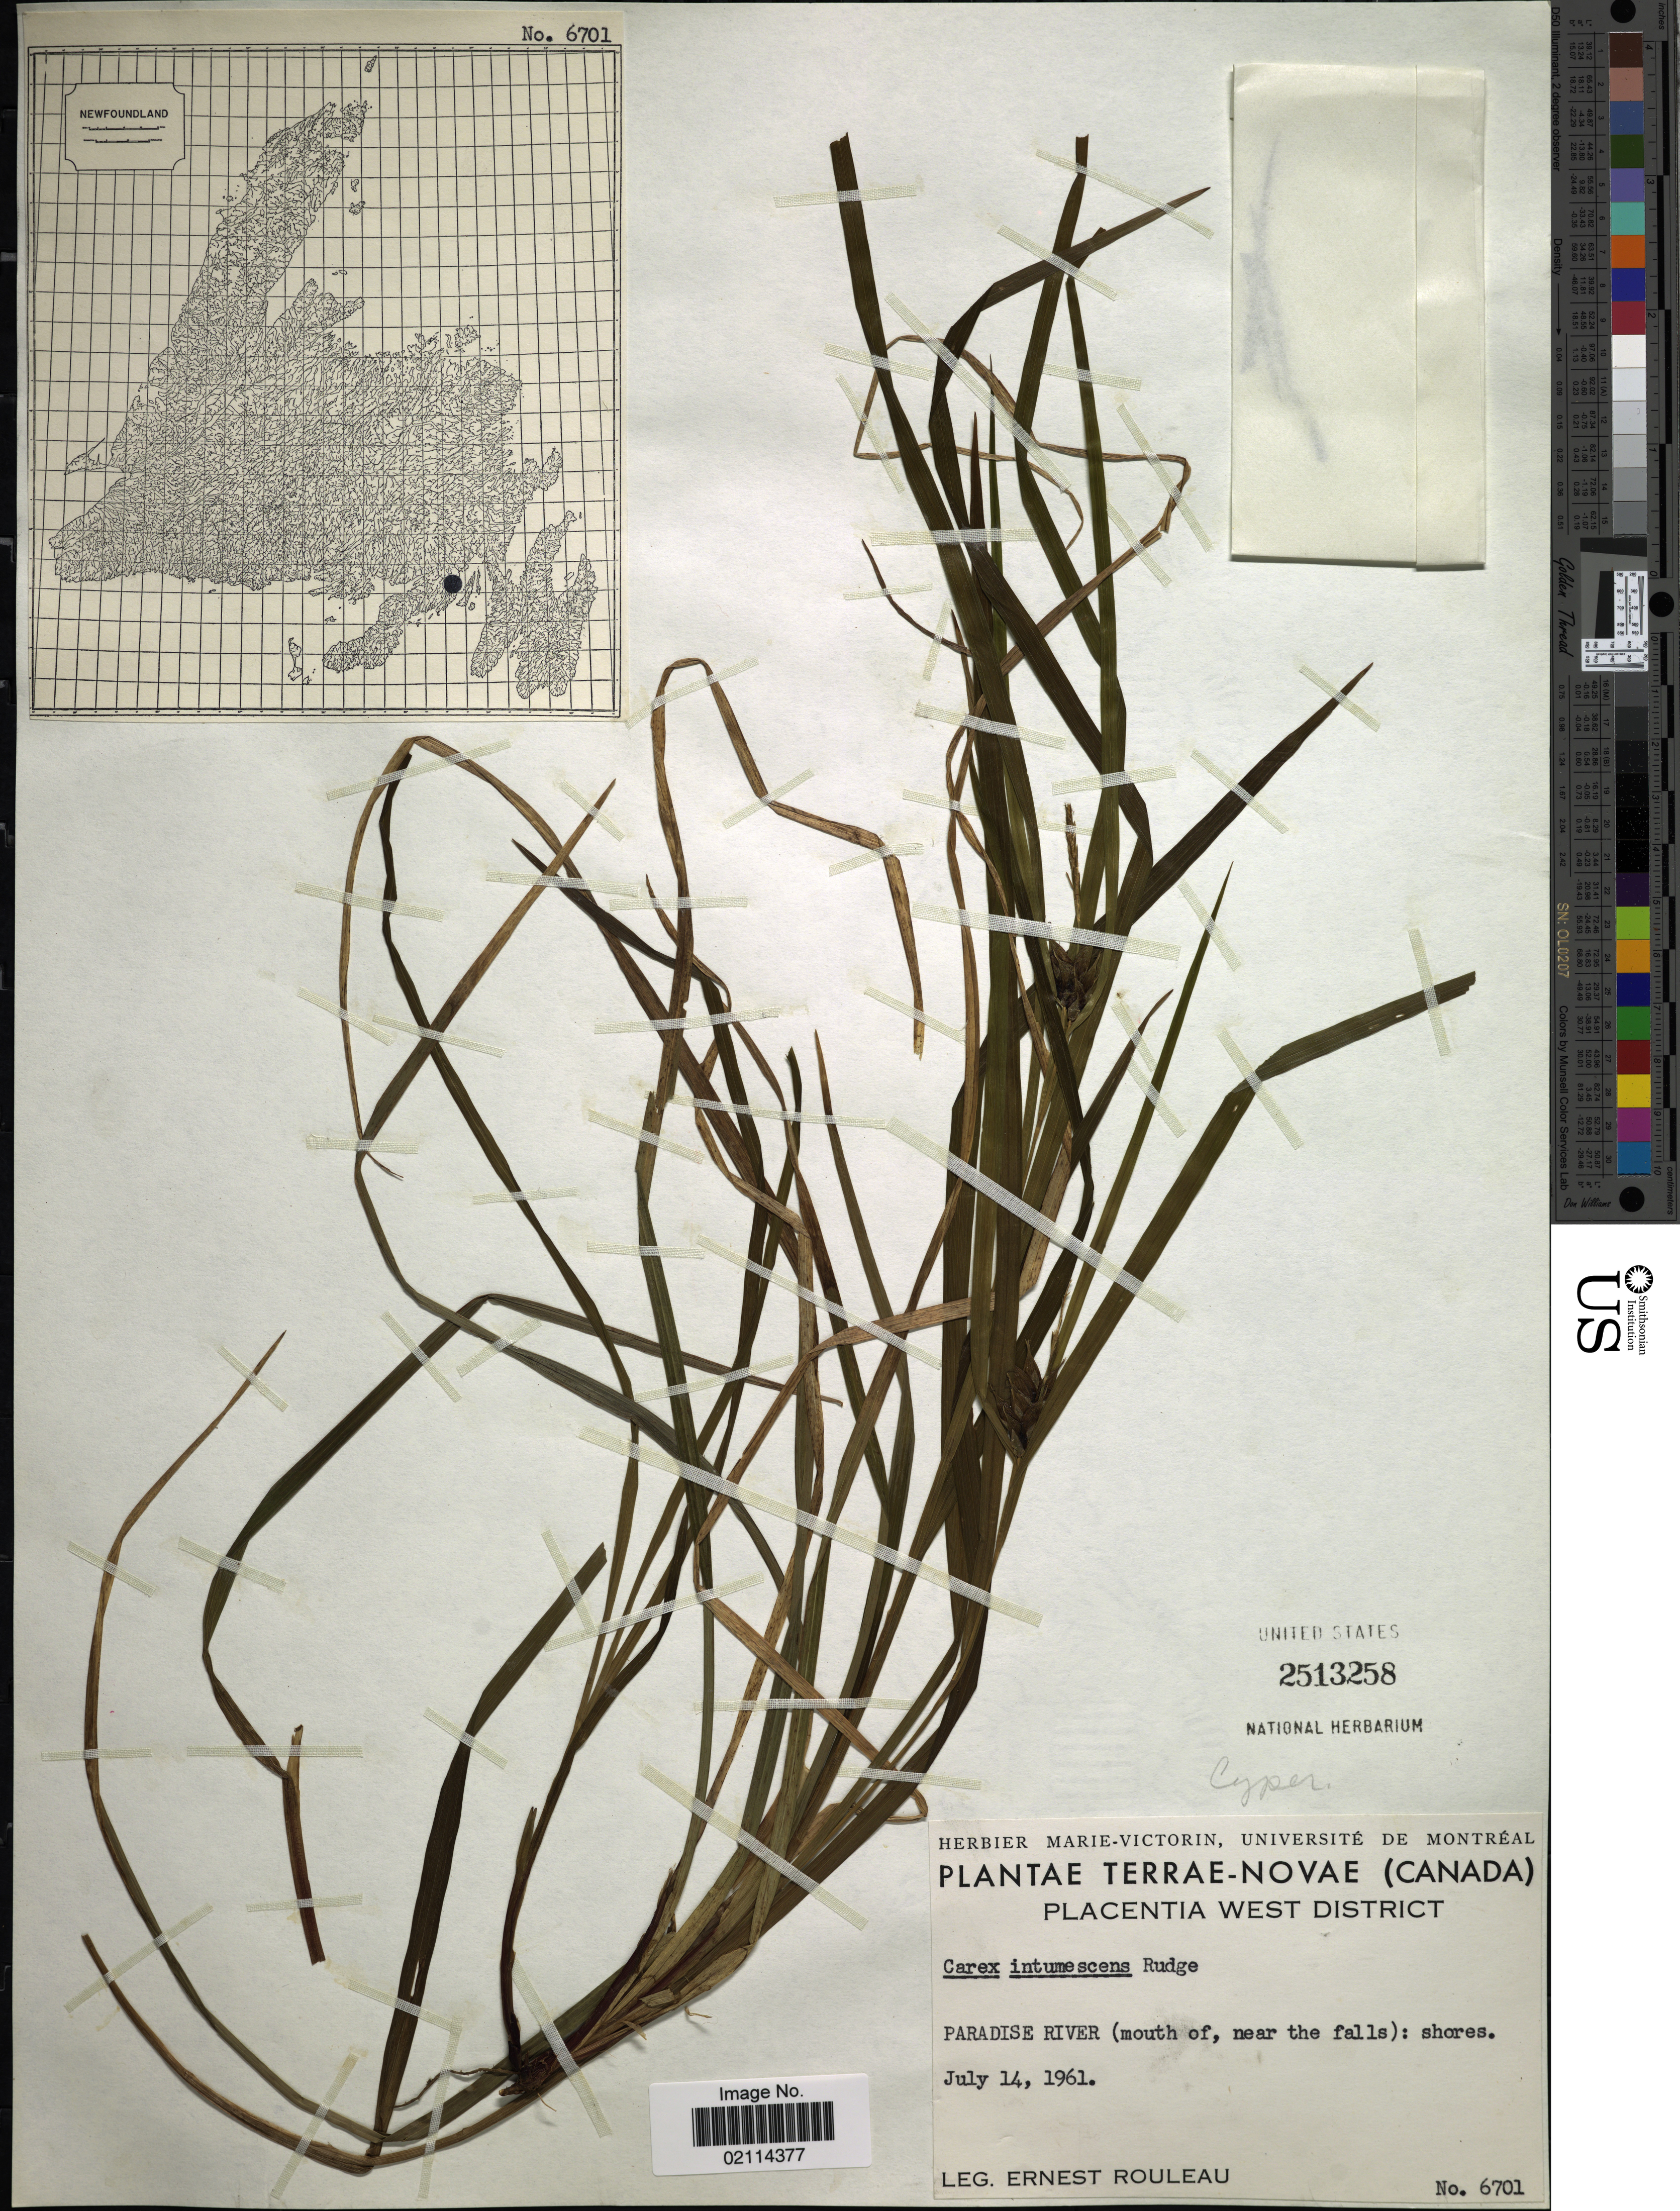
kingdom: Plantae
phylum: Tracheophyta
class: Liliopsida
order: Poales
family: Cyperaceae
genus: Carex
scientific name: Carex intumescens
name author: Rudge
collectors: E. Rouleau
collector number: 6701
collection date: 1961-07-14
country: Canada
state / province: Newfoundland and Labrador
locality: Terrae-Novae, Placentia West District, Paradise River (mouth of, near the falls): shores.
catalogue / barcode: US 2513258